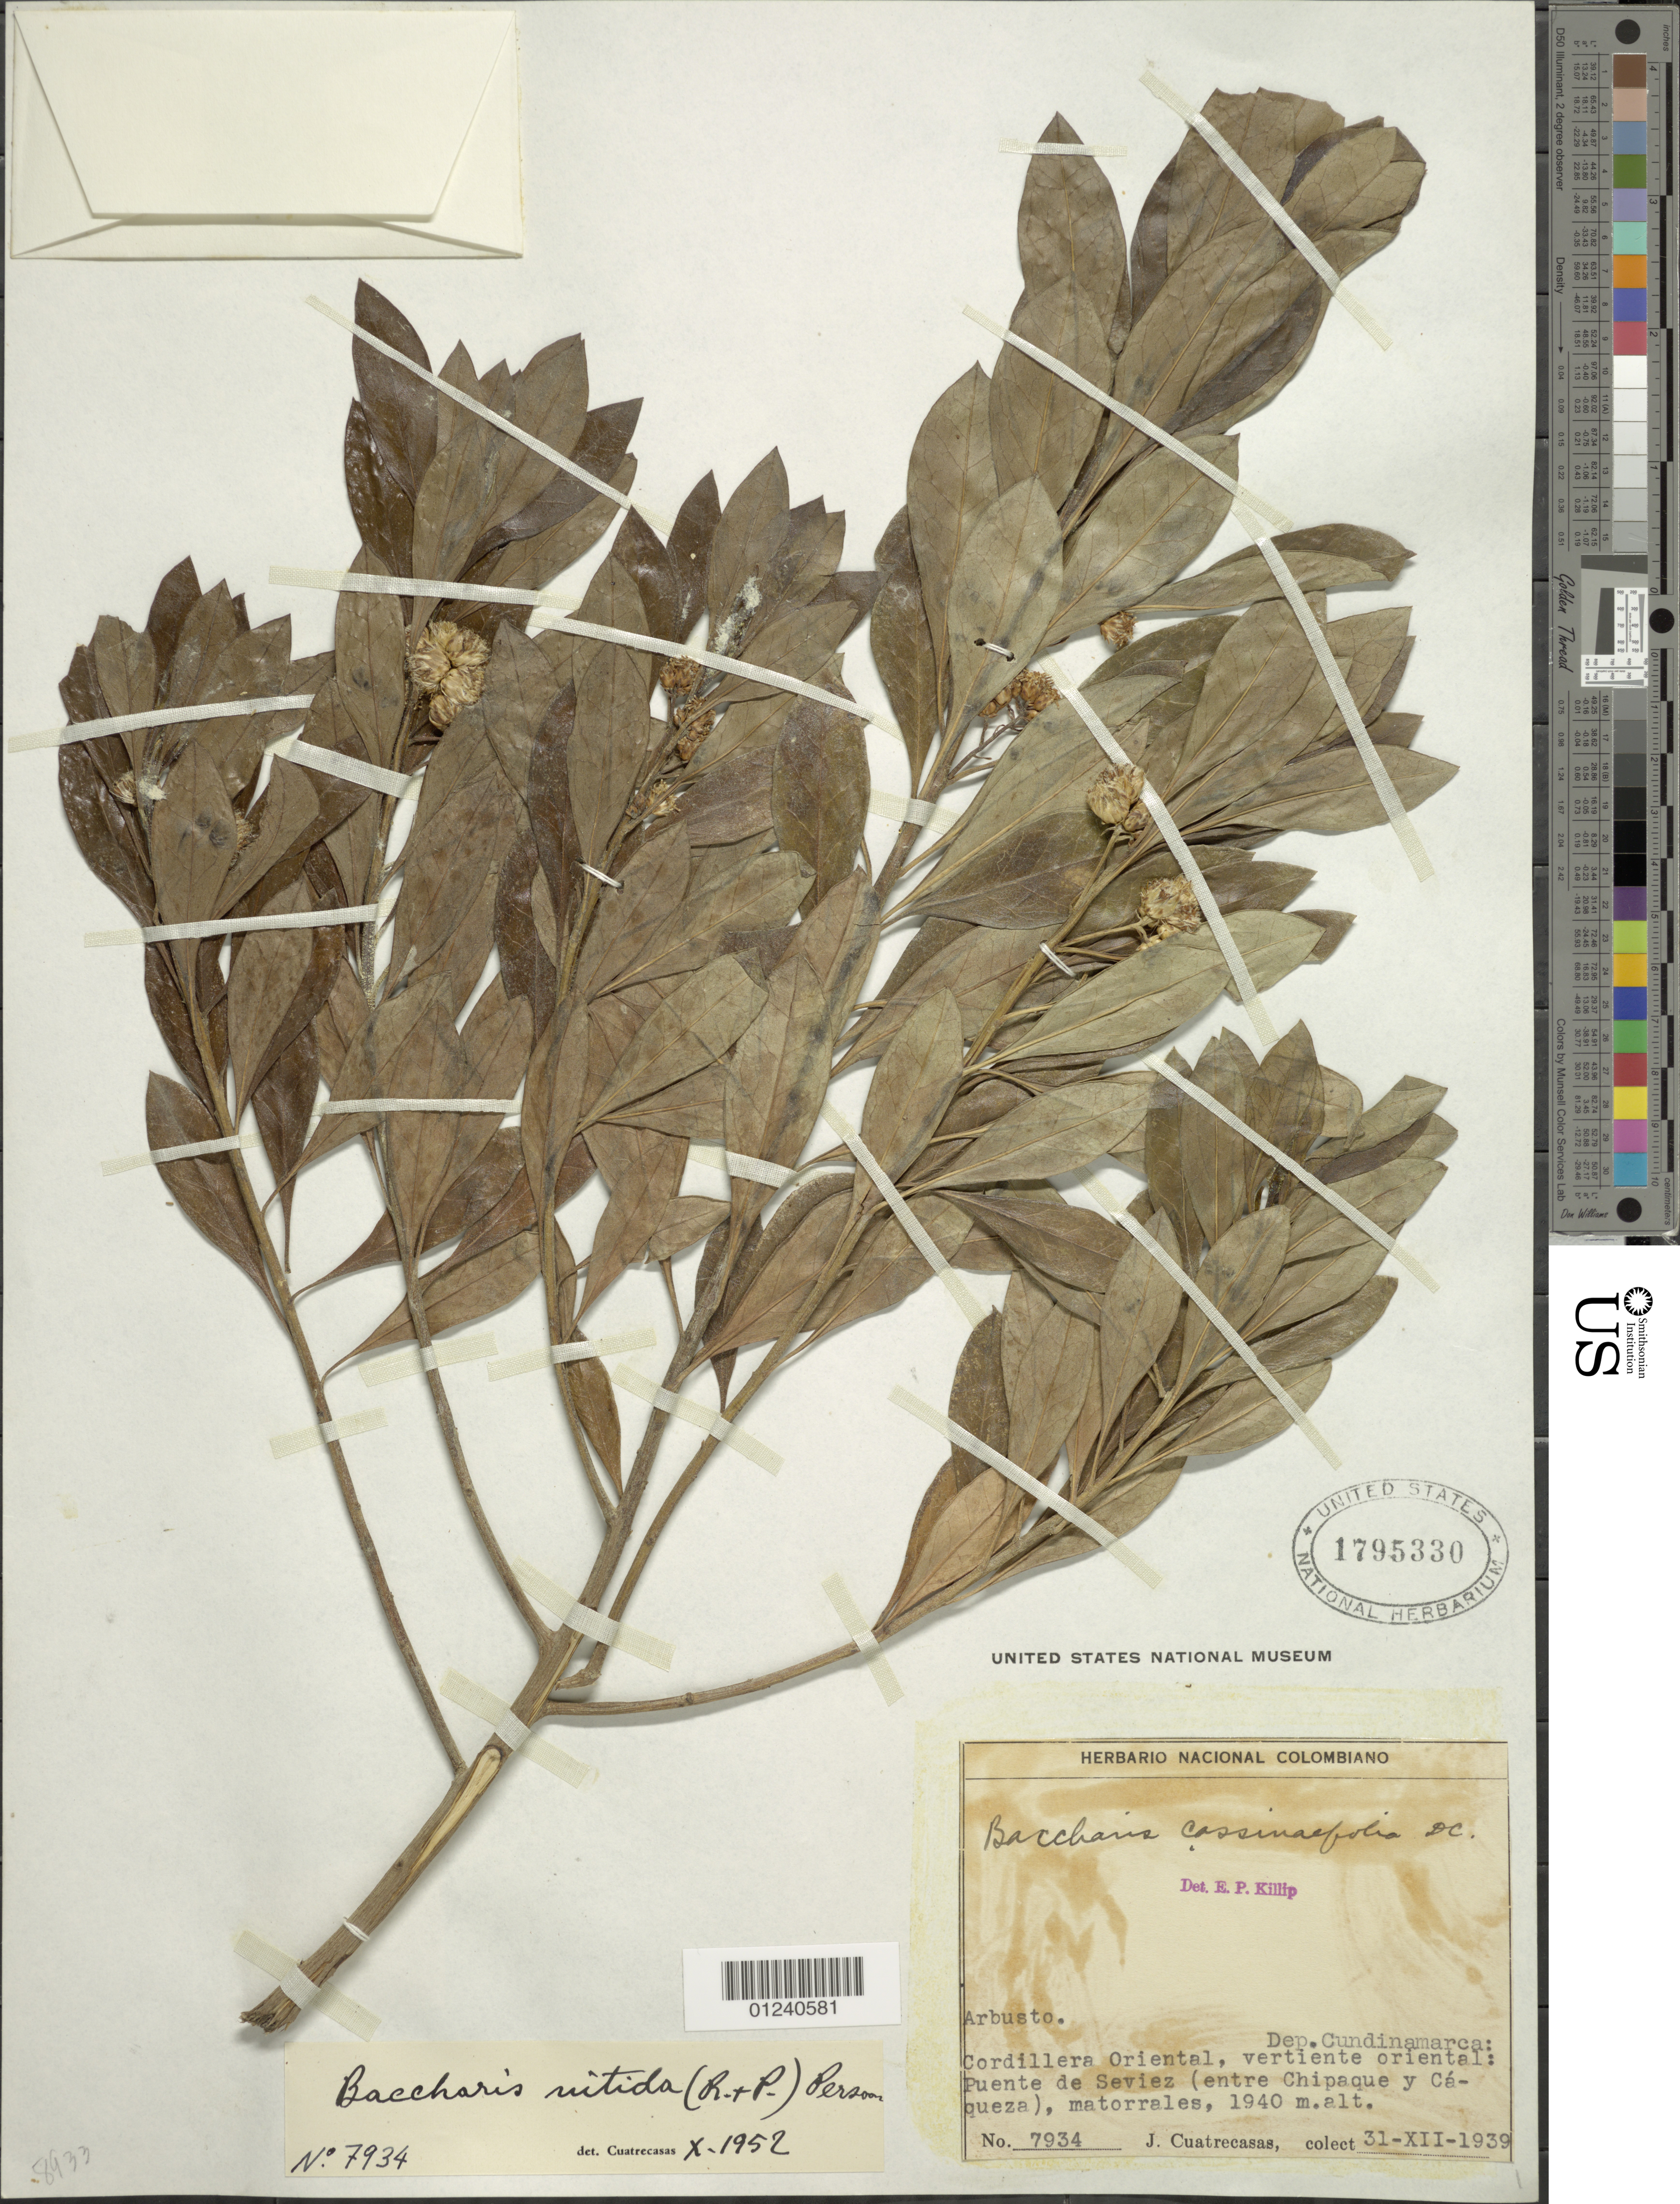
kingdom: Plantae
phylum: Tracheophyta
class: Magnoliopsida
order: Asterales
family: Asteraceae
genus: Baccharis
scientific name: Baccharis nitida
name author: (Ruiz & Pav.) Pers.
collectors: J. Cuatrecasas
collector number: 7934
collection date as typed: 31 July 1939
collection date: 1939-07-31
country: Colombia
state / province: Cundinamarca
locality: Cordillera Oriental, vertiente oriental: Puente de Seviez (entre Chipaque y Caqueza),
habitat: matorrales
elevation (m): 1940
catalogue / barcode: US 1795330